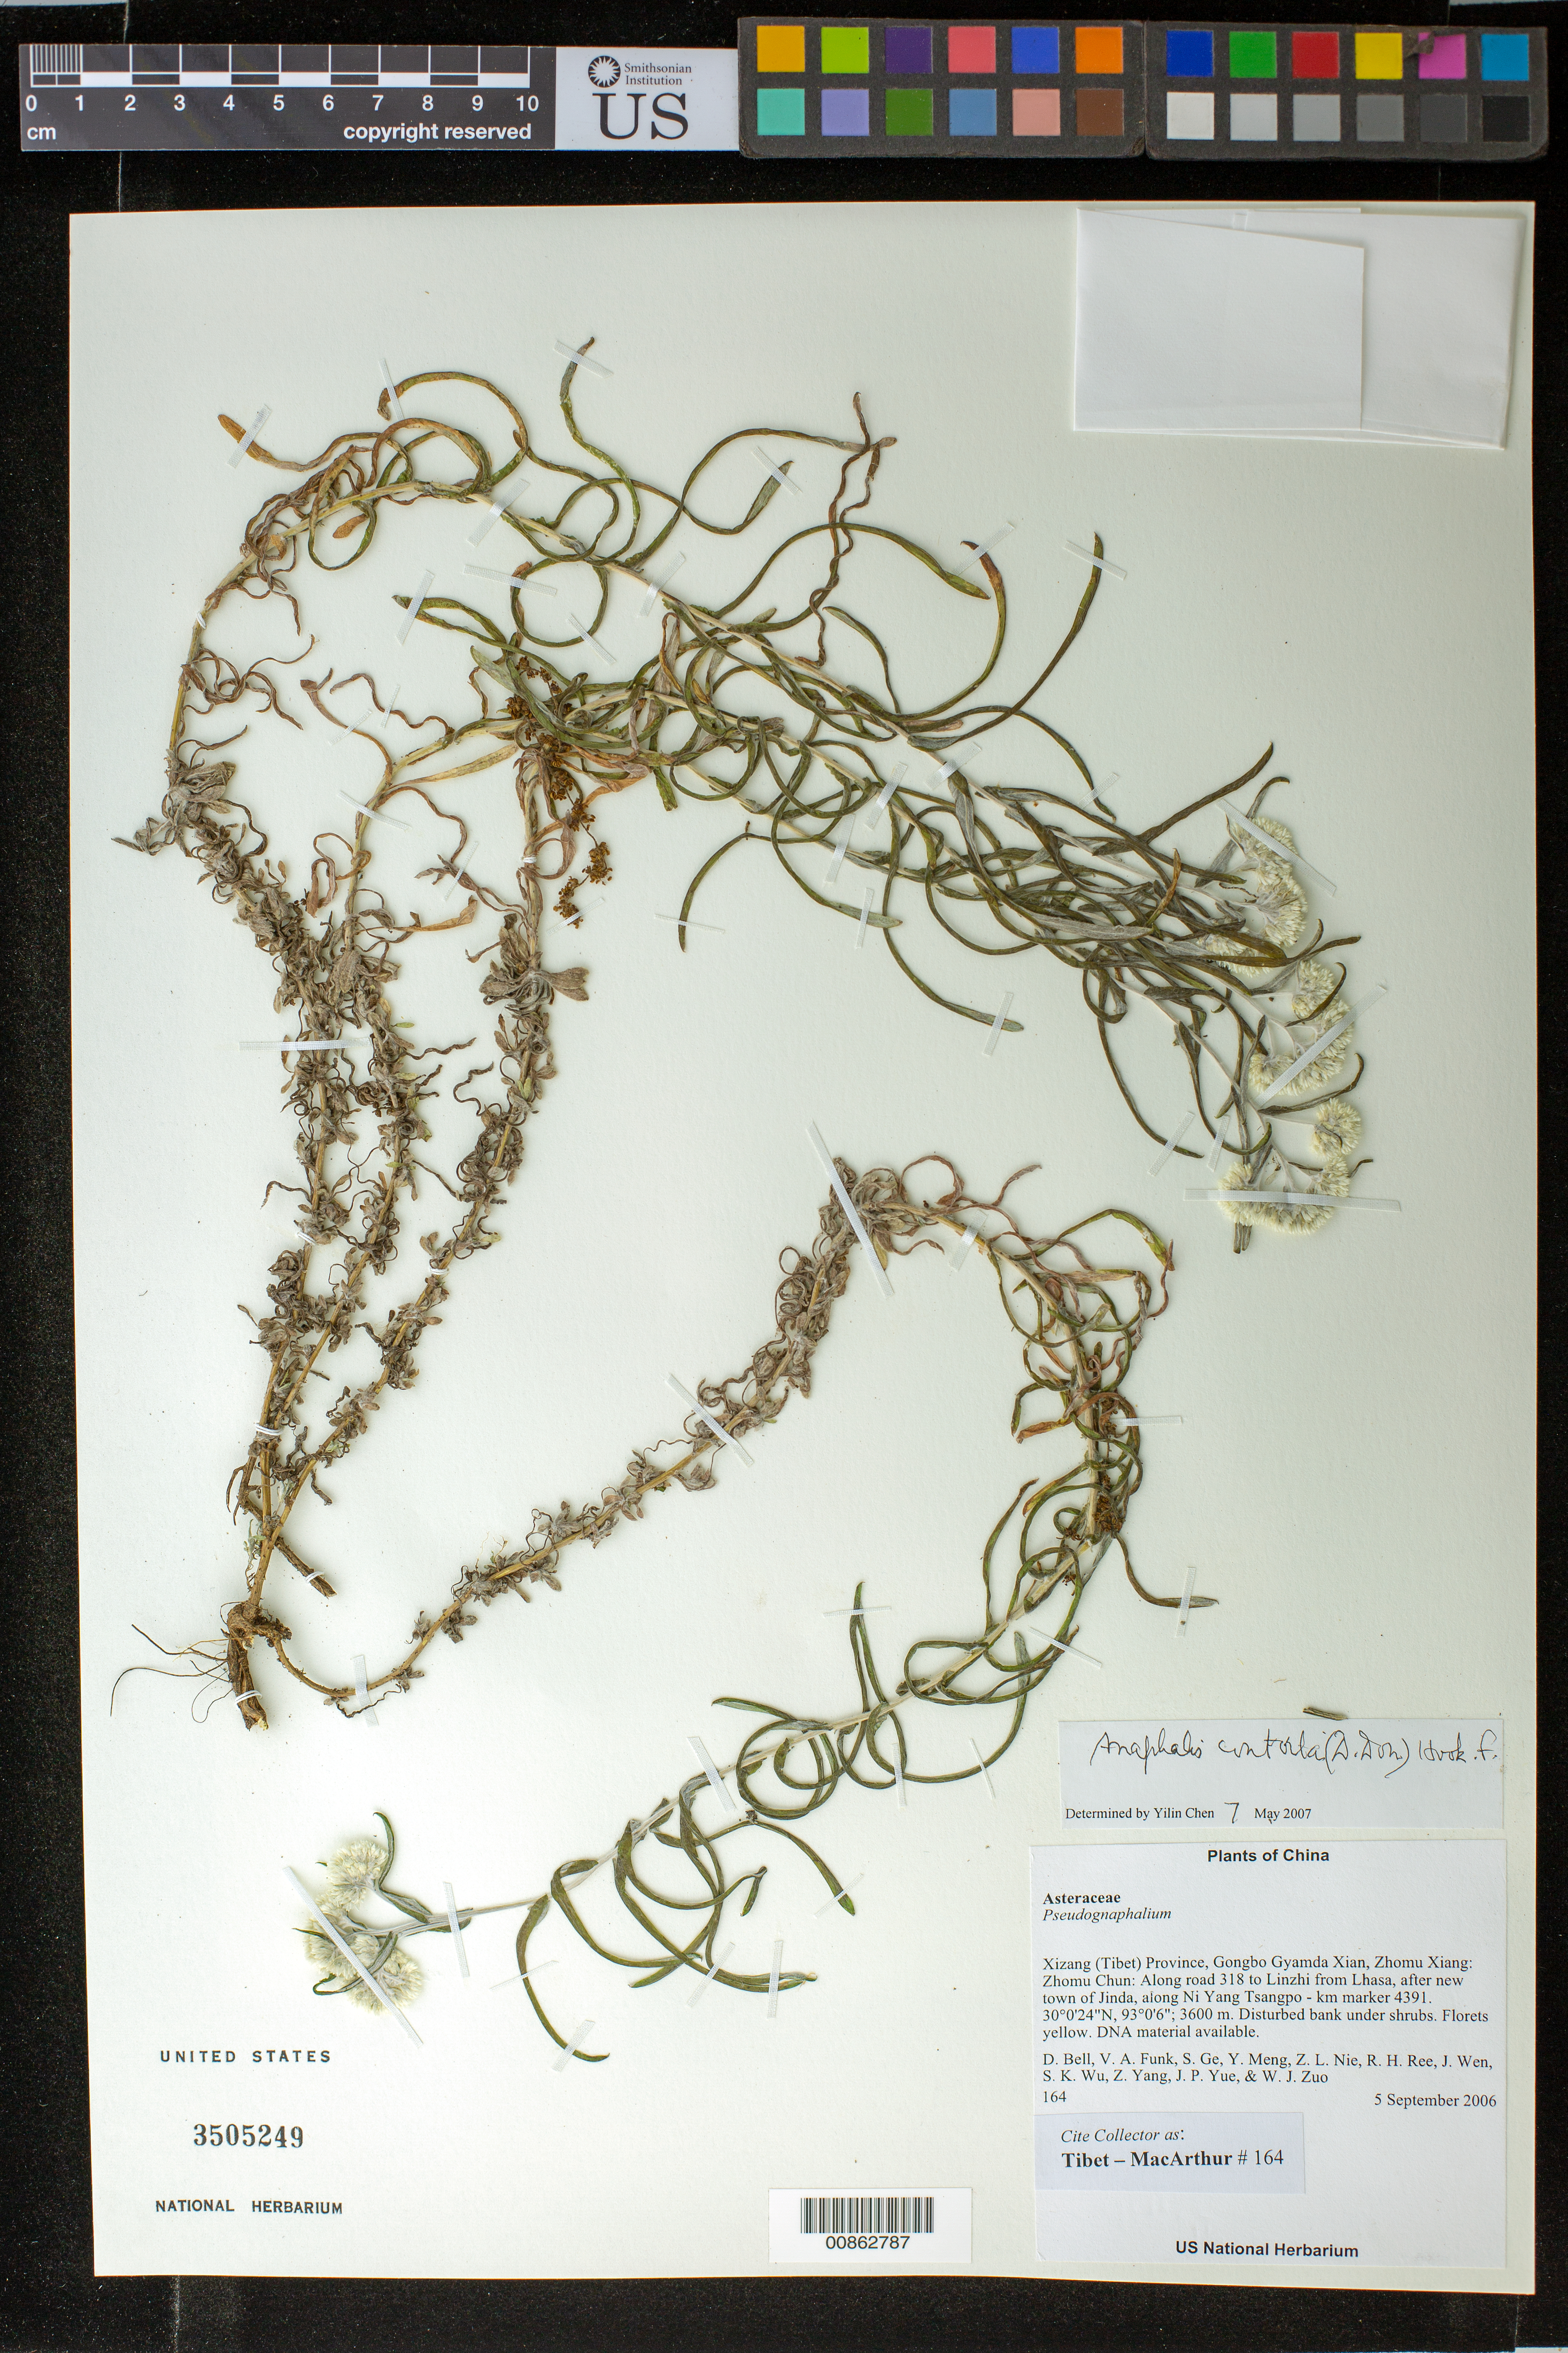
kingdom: Plantae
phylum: Tracheophyta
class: Magnoliopsida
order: Asterales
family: Asteraceae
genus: Anaphalis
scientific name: Anaphalis contorta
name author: (D. Don) Hook. f.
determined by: Yilin Chen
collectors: Tibet-MacArthur, D. A. Bell, V. Funk, S. Ge, Y. Meng, Z. Nie, R. Ree, J. Wen, S. K. Wu, Z. Yang, J. Yue & W. Zuo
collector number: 164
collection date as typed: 05 Sep 2006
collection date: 2006-09-05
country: China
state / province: Xizang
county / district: Gongbo Gyamda Xian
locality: Zhomu Xiang: Zhomu Chun. Along road 318 to Linzhi from Lhasa, after new town of Jinda, along Ni Yang Tsangpo - km marker 4391.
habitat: Slope with Quercus, Salix, and Berberis, edges of thickets, and disturbed areas beside road. Disturbed bank under shrubs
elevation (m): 3600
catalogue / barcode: US 3505249